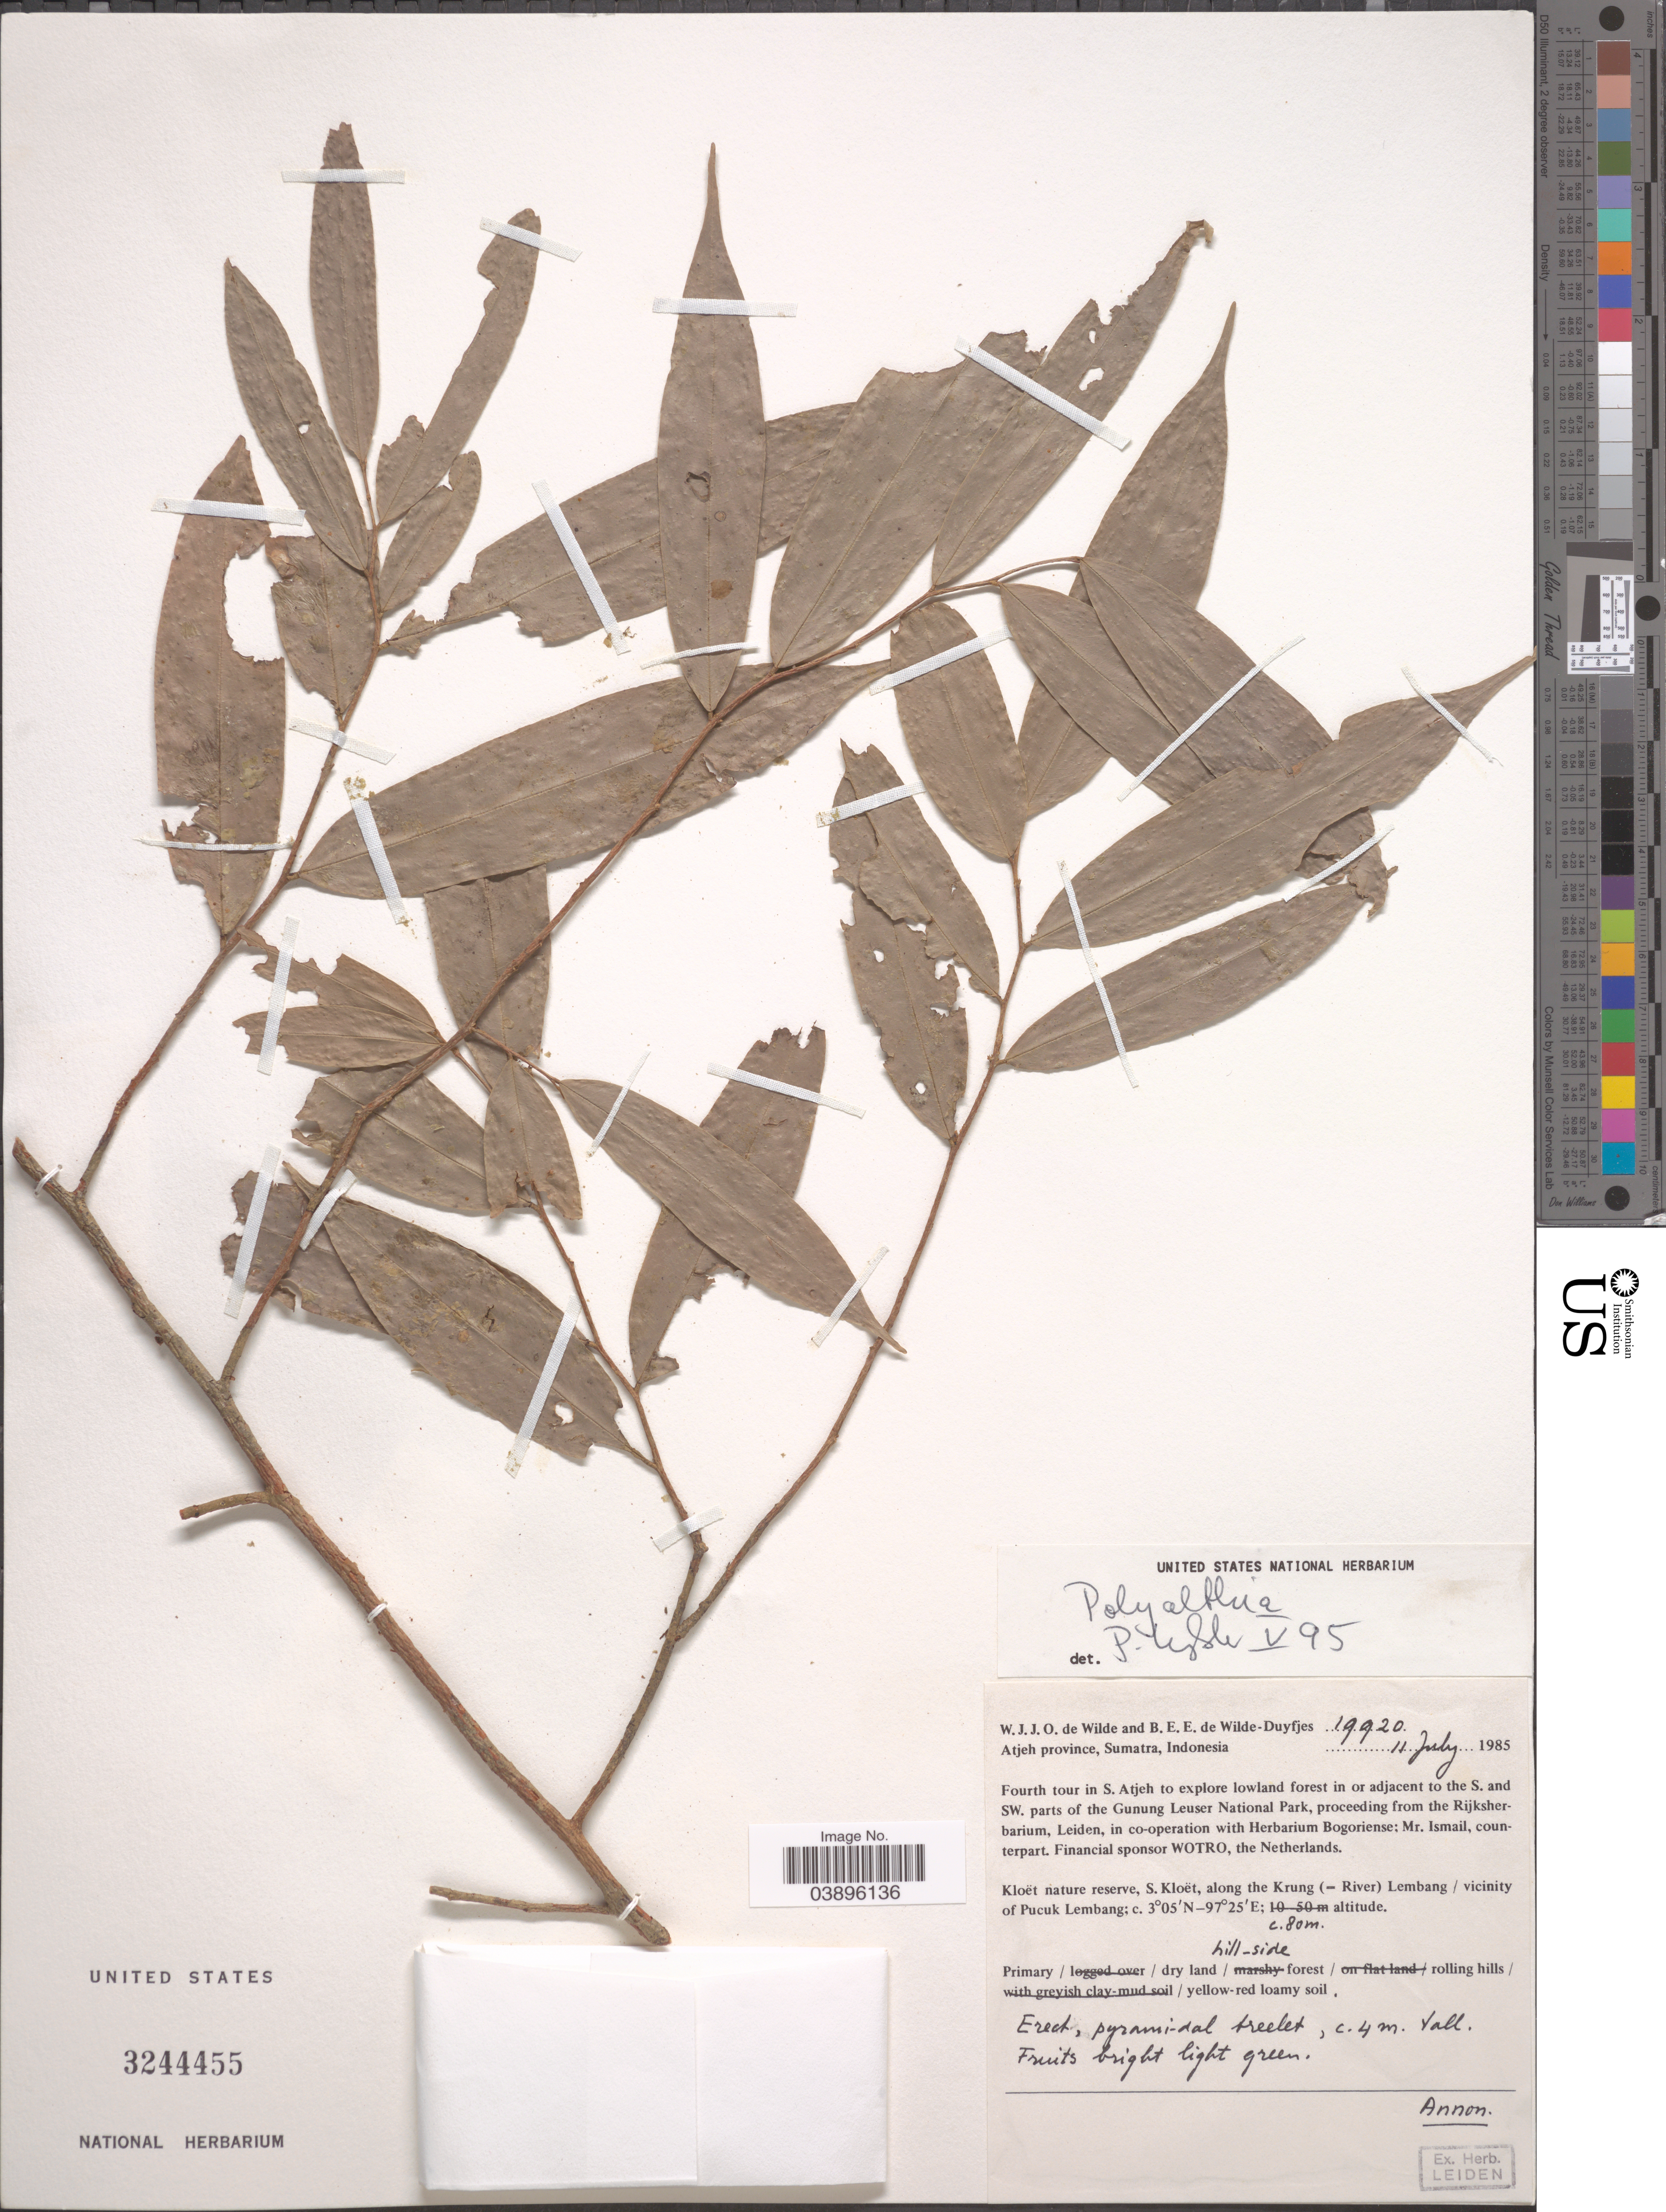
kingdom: Plantae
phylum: Tracheophyta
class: Magnoliopsida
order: Magnoliales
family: Annonaceae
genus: Polyalthia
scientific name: Polyalthia sp.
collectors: W. J. de Wilde & B. E. de Wilde-Duyfjes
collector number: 19920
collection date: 1985-07-11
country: Indonesia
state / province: Sumatra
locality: Atjeh province. Fourth tour in S. Atjeh to explore lowland forest in or adjacent to the S. and SW.parts of the Gunung Leuser National Park, proceeding from the Rijksherbarium, Leiden. Kloét nature reserve, S.Kloét, along the Krung (- River) Lembang / vicinity of Pucuk Lembang.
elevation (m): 80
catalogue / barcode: US 3244455